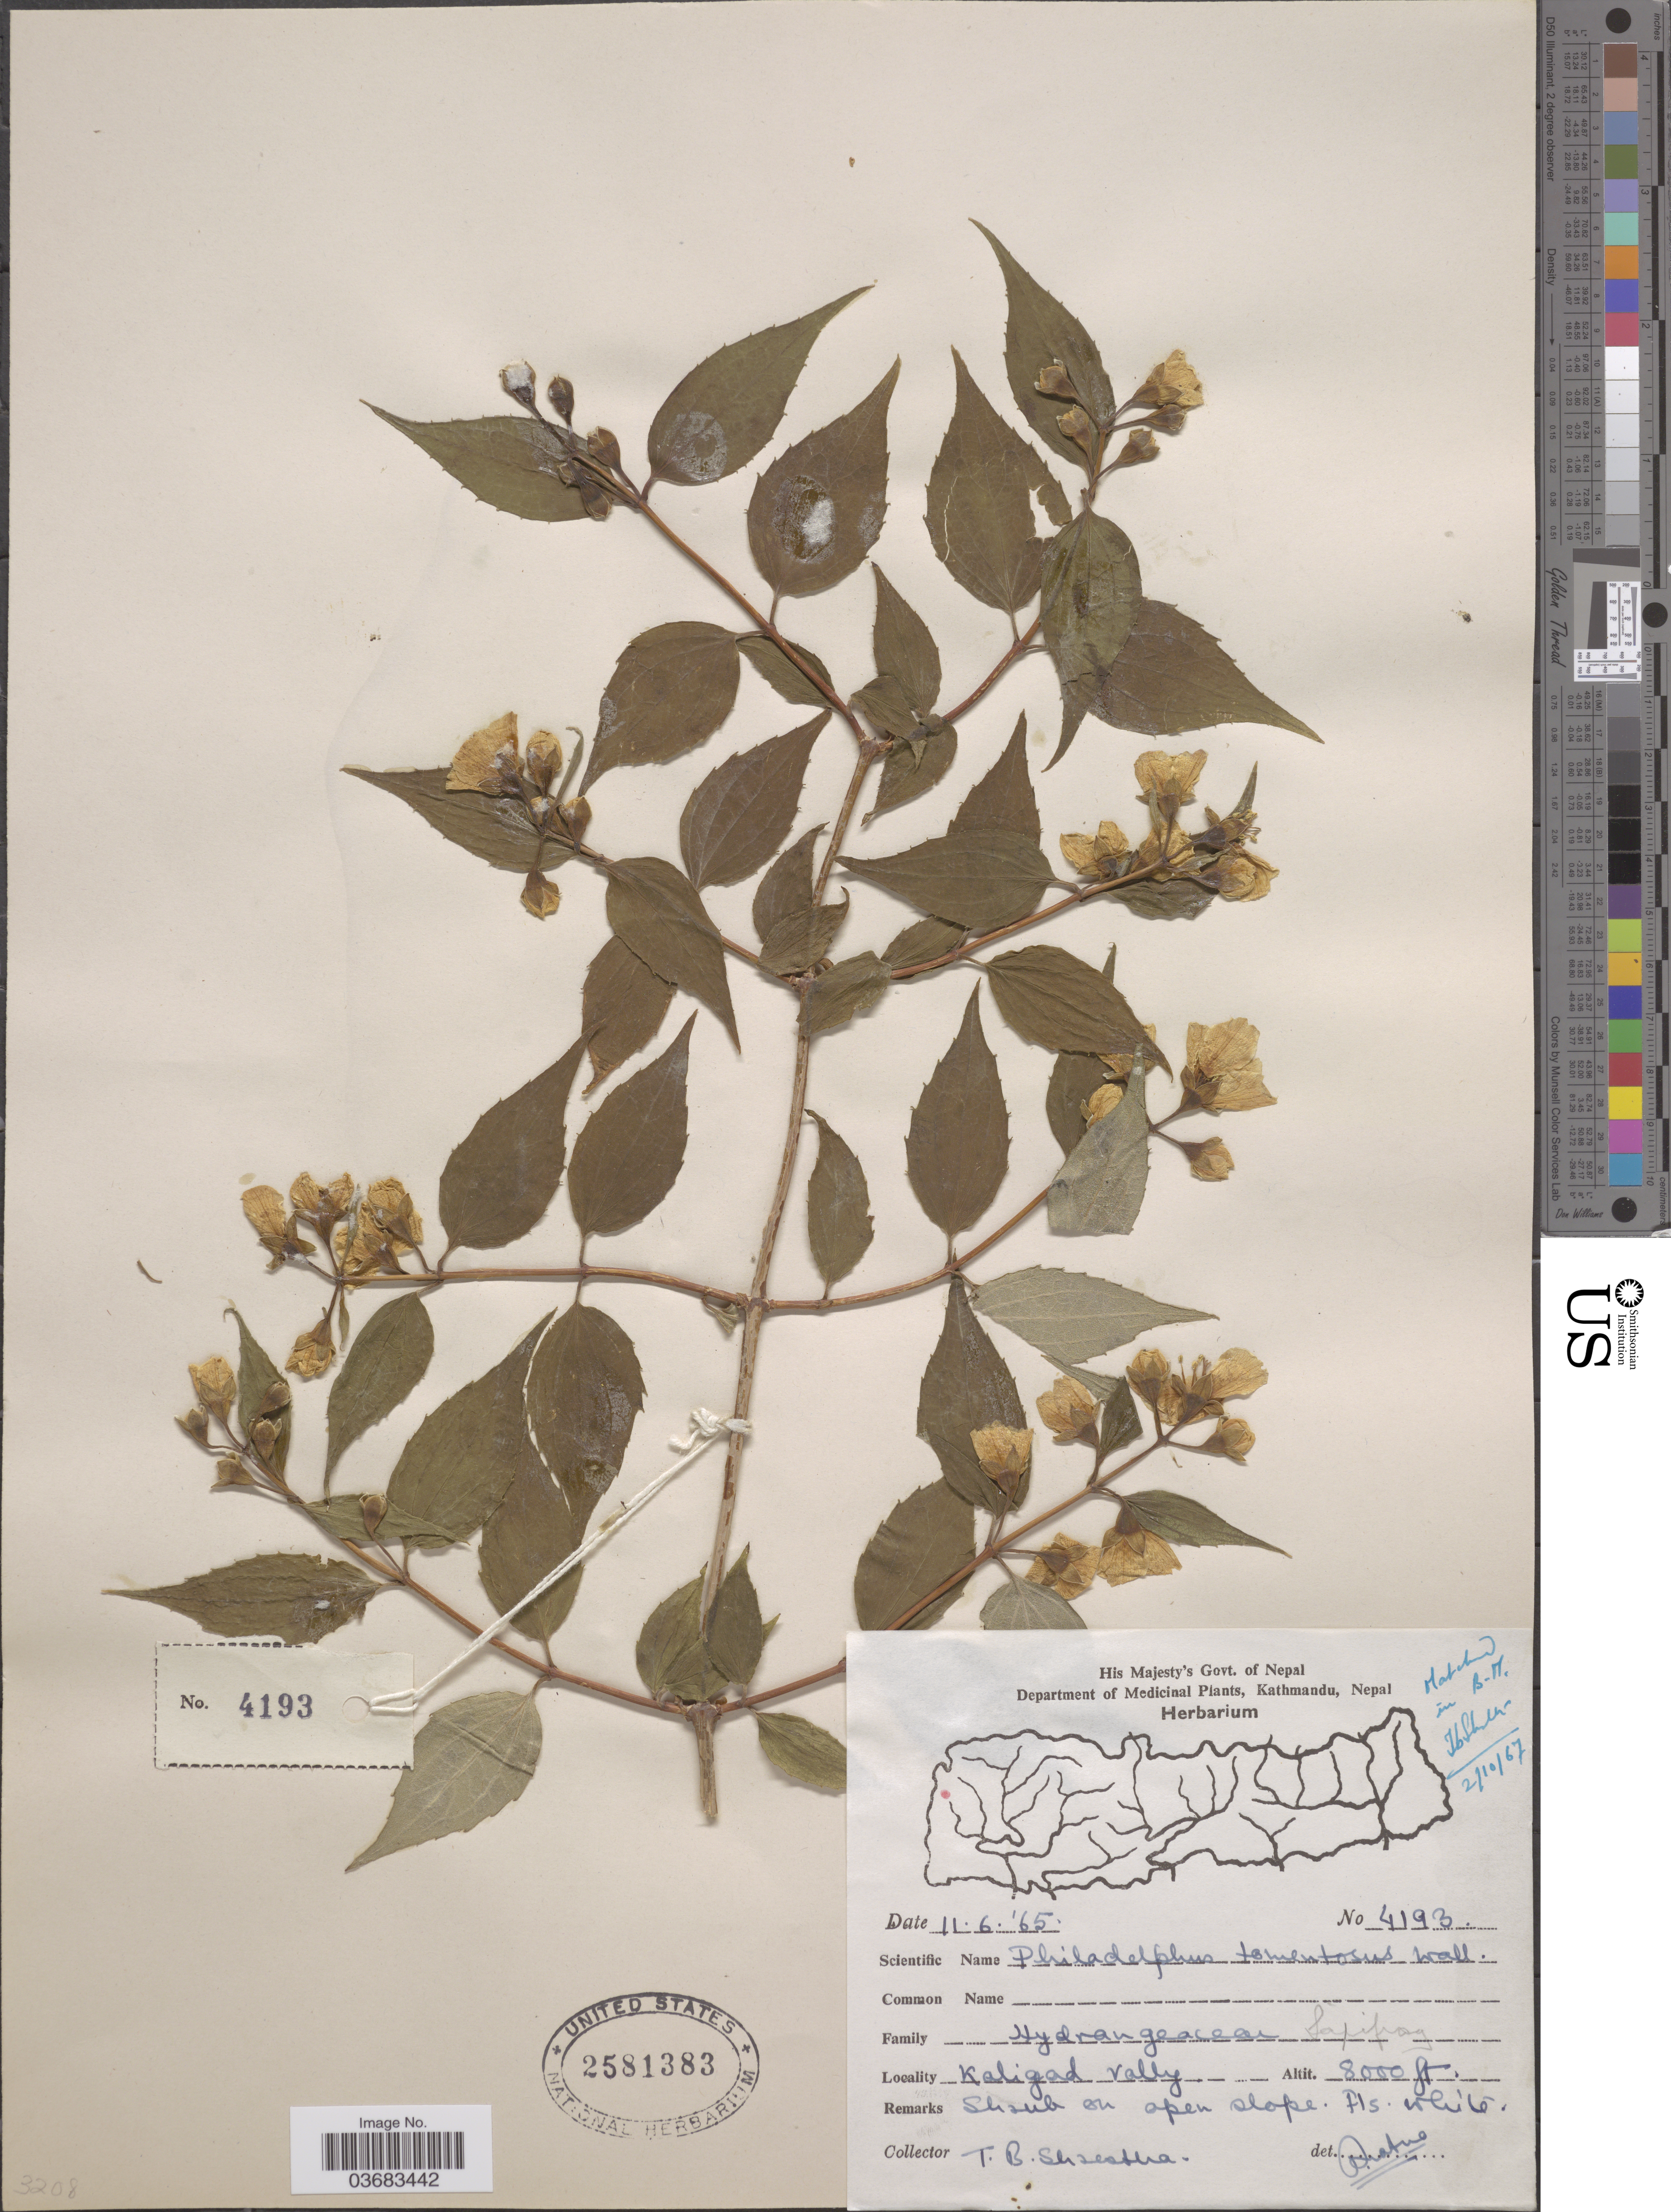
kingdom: Plantae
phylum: Tracheophyta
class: Magnoliopsida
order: Cornales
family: Hydrangeaceae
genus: Philadelphus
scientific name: Philadelphus tomentosus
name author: Wall. ex G. Don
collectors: T. B. Shrestha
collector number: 4193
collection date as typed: Transcribed d/m/y: 11/6/65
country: Nepal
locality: Kaligad Valley.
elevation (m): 2438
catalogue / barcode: US 2581383